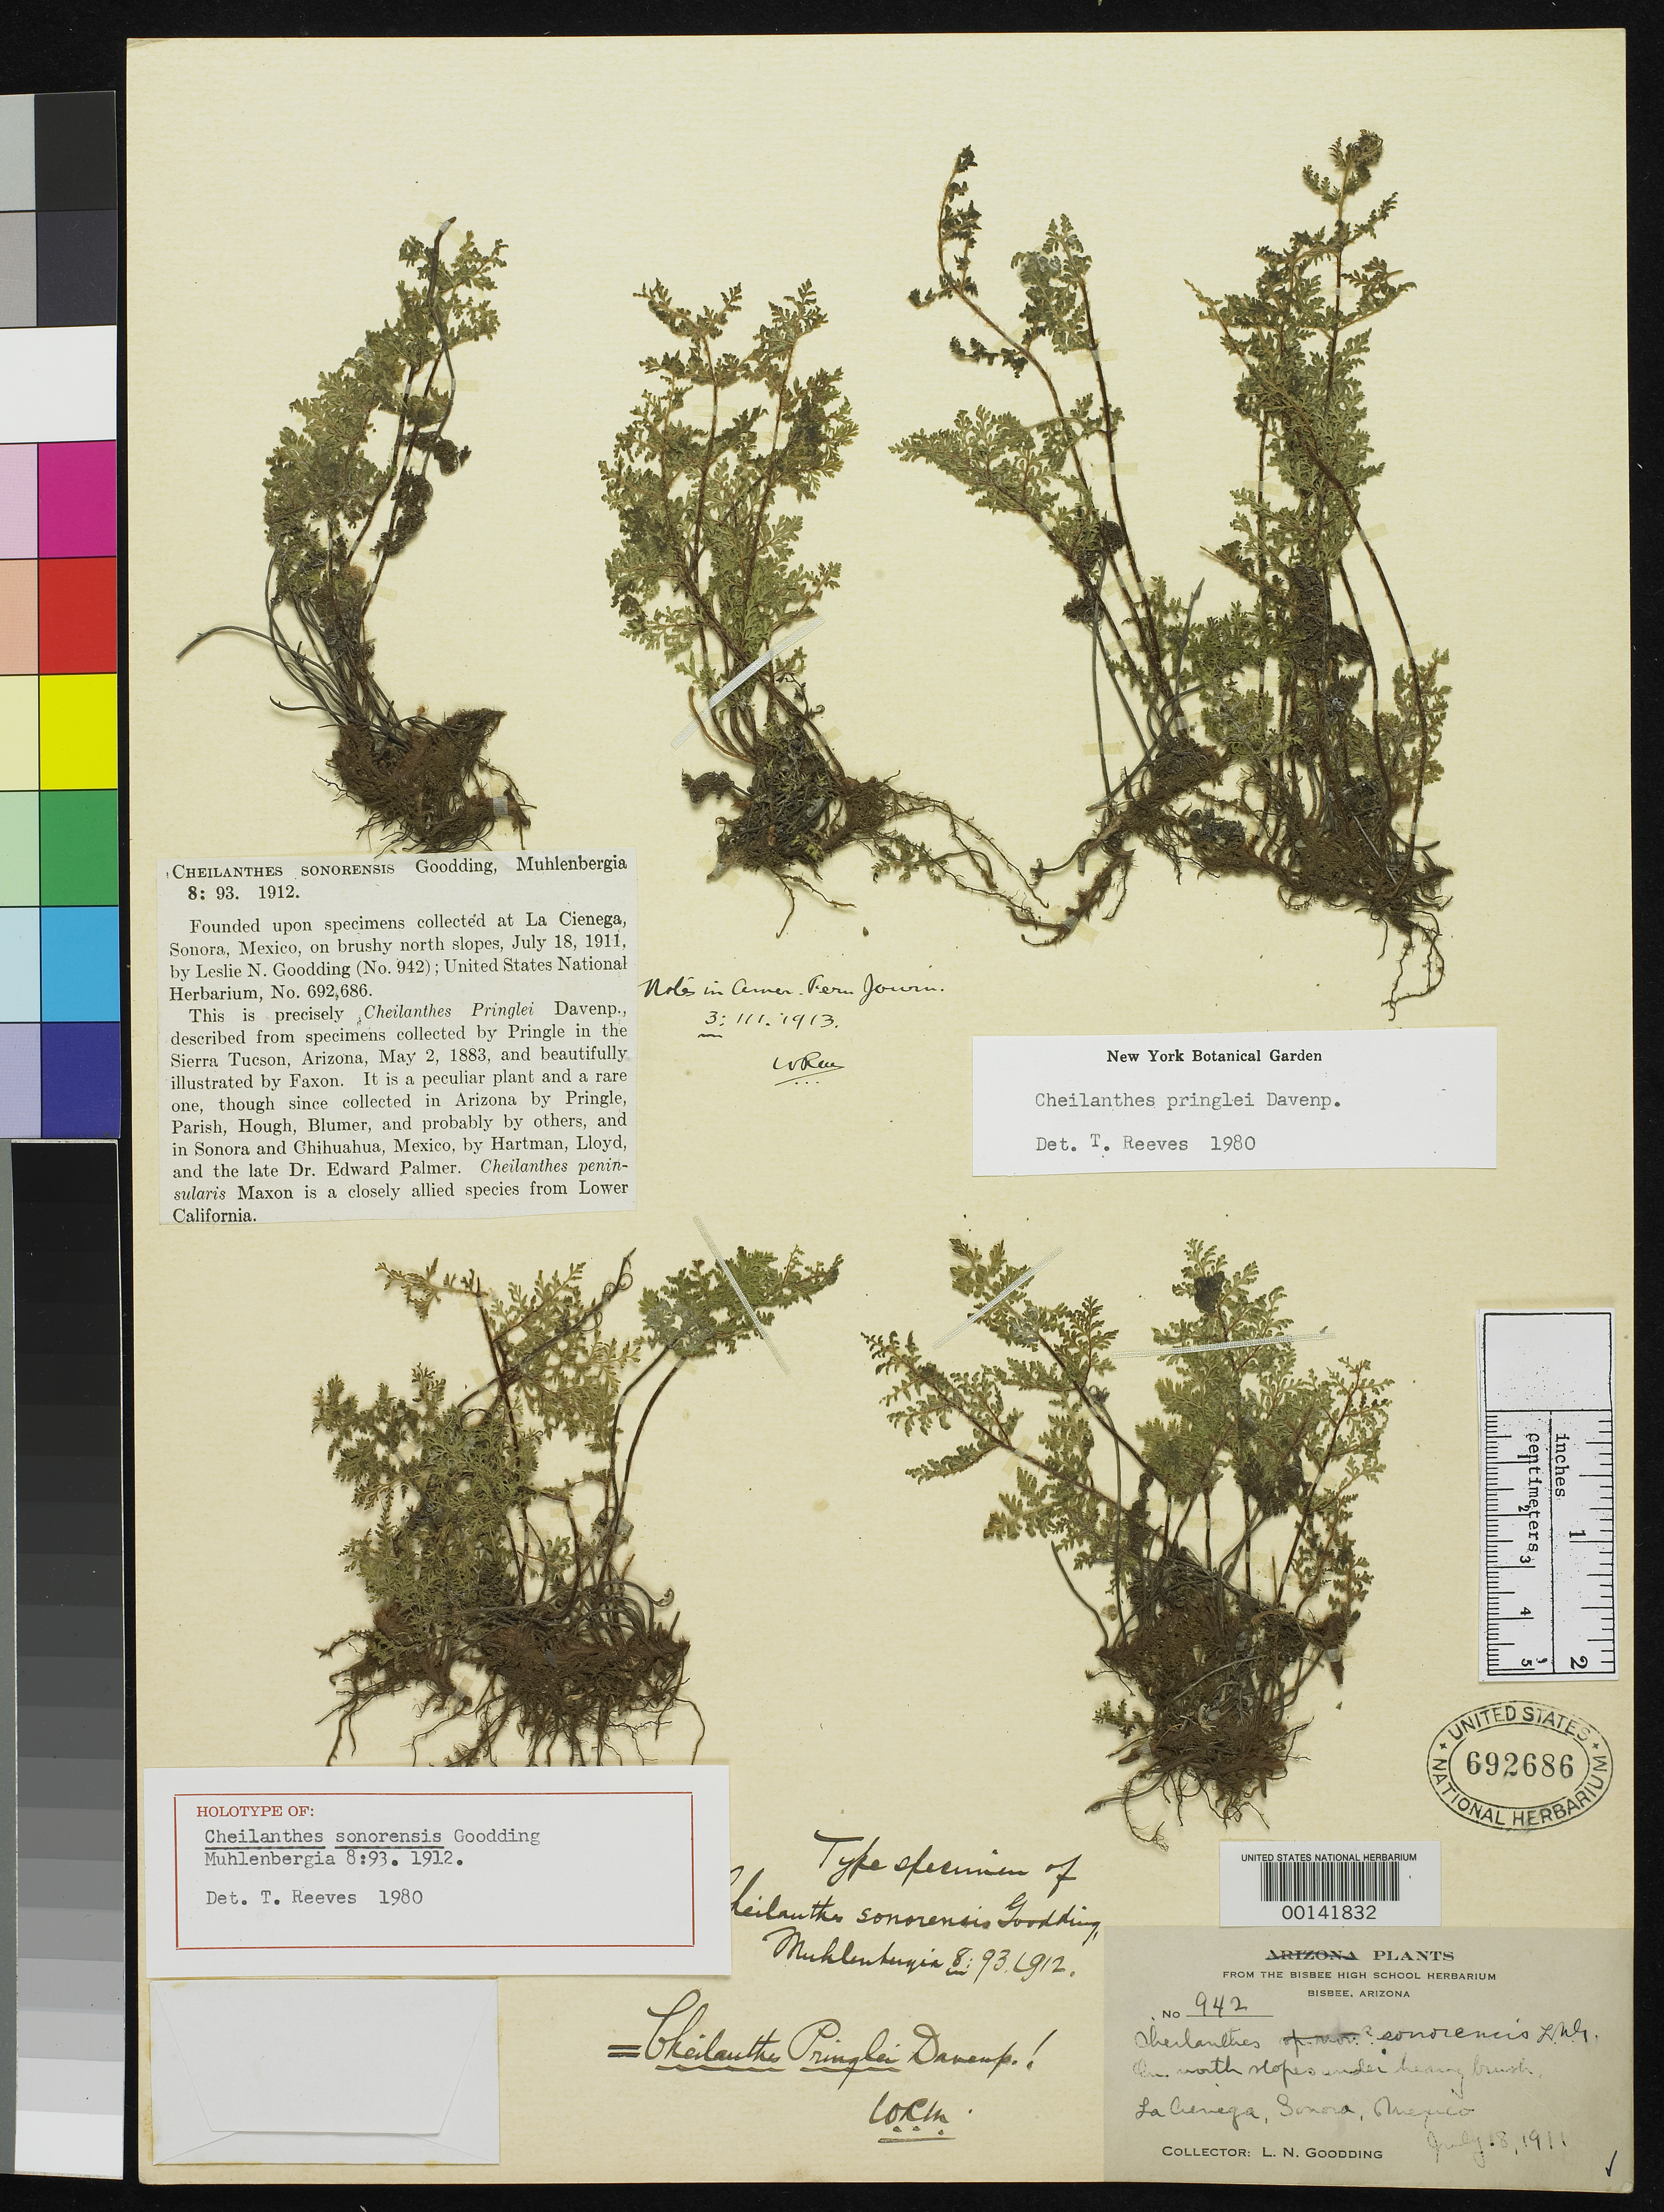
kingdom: Plantae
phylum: Tracheophyta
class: Polypodiopsida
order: Polypodiales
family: Pteridaceae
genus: Cheilanthes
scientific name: Cheilanthes sonorensis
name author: Goodd.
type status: Holotype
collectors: L. N. Goodding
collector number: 942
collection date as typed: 15 Jul 1911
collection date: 1911-07-15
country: Mexico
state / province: Sonora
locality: La Cienaga.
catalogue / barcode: US 692686